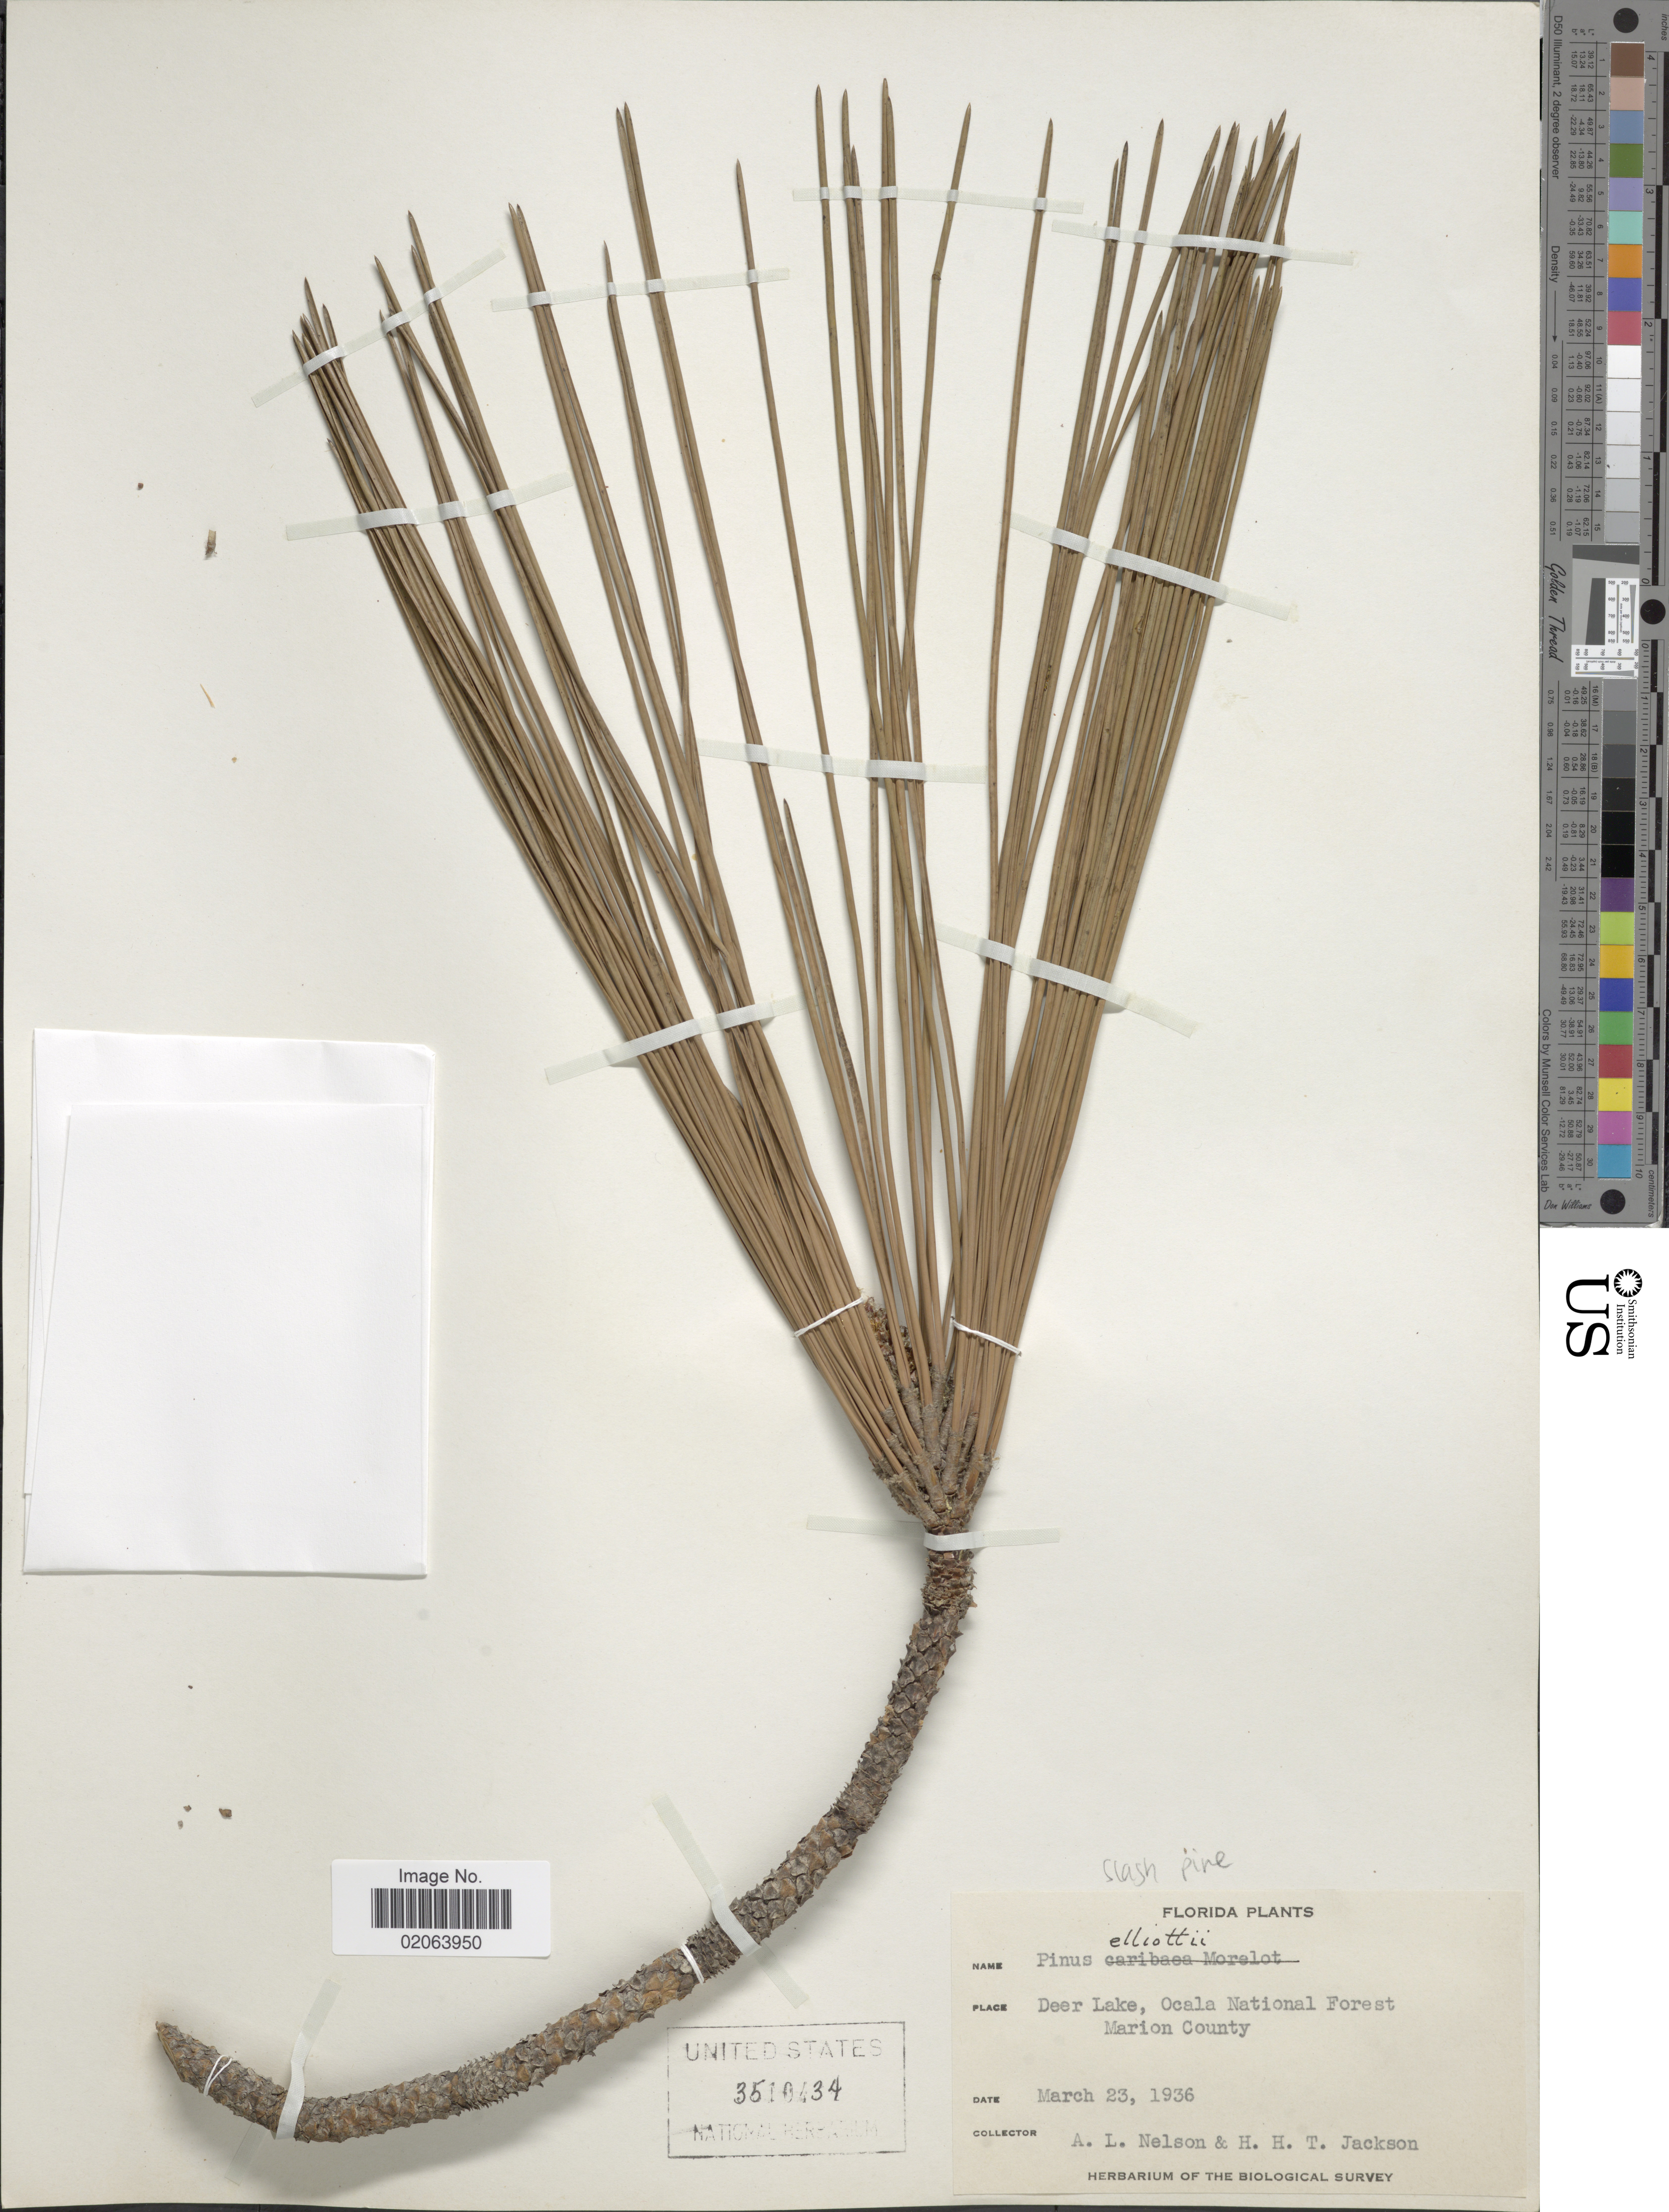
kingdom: Plantae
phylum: Tracheophyta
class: Pinopsida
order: Pinales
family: Pinaceae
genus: Pinus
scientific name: Pinus elliottii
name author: Engelm.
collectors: A. L. Nelson & H. Jackson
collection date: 1936-03-23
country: United States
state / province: Florida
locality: Deer Lake, Ocala National Forest. Marion County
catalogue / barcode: US 3510434